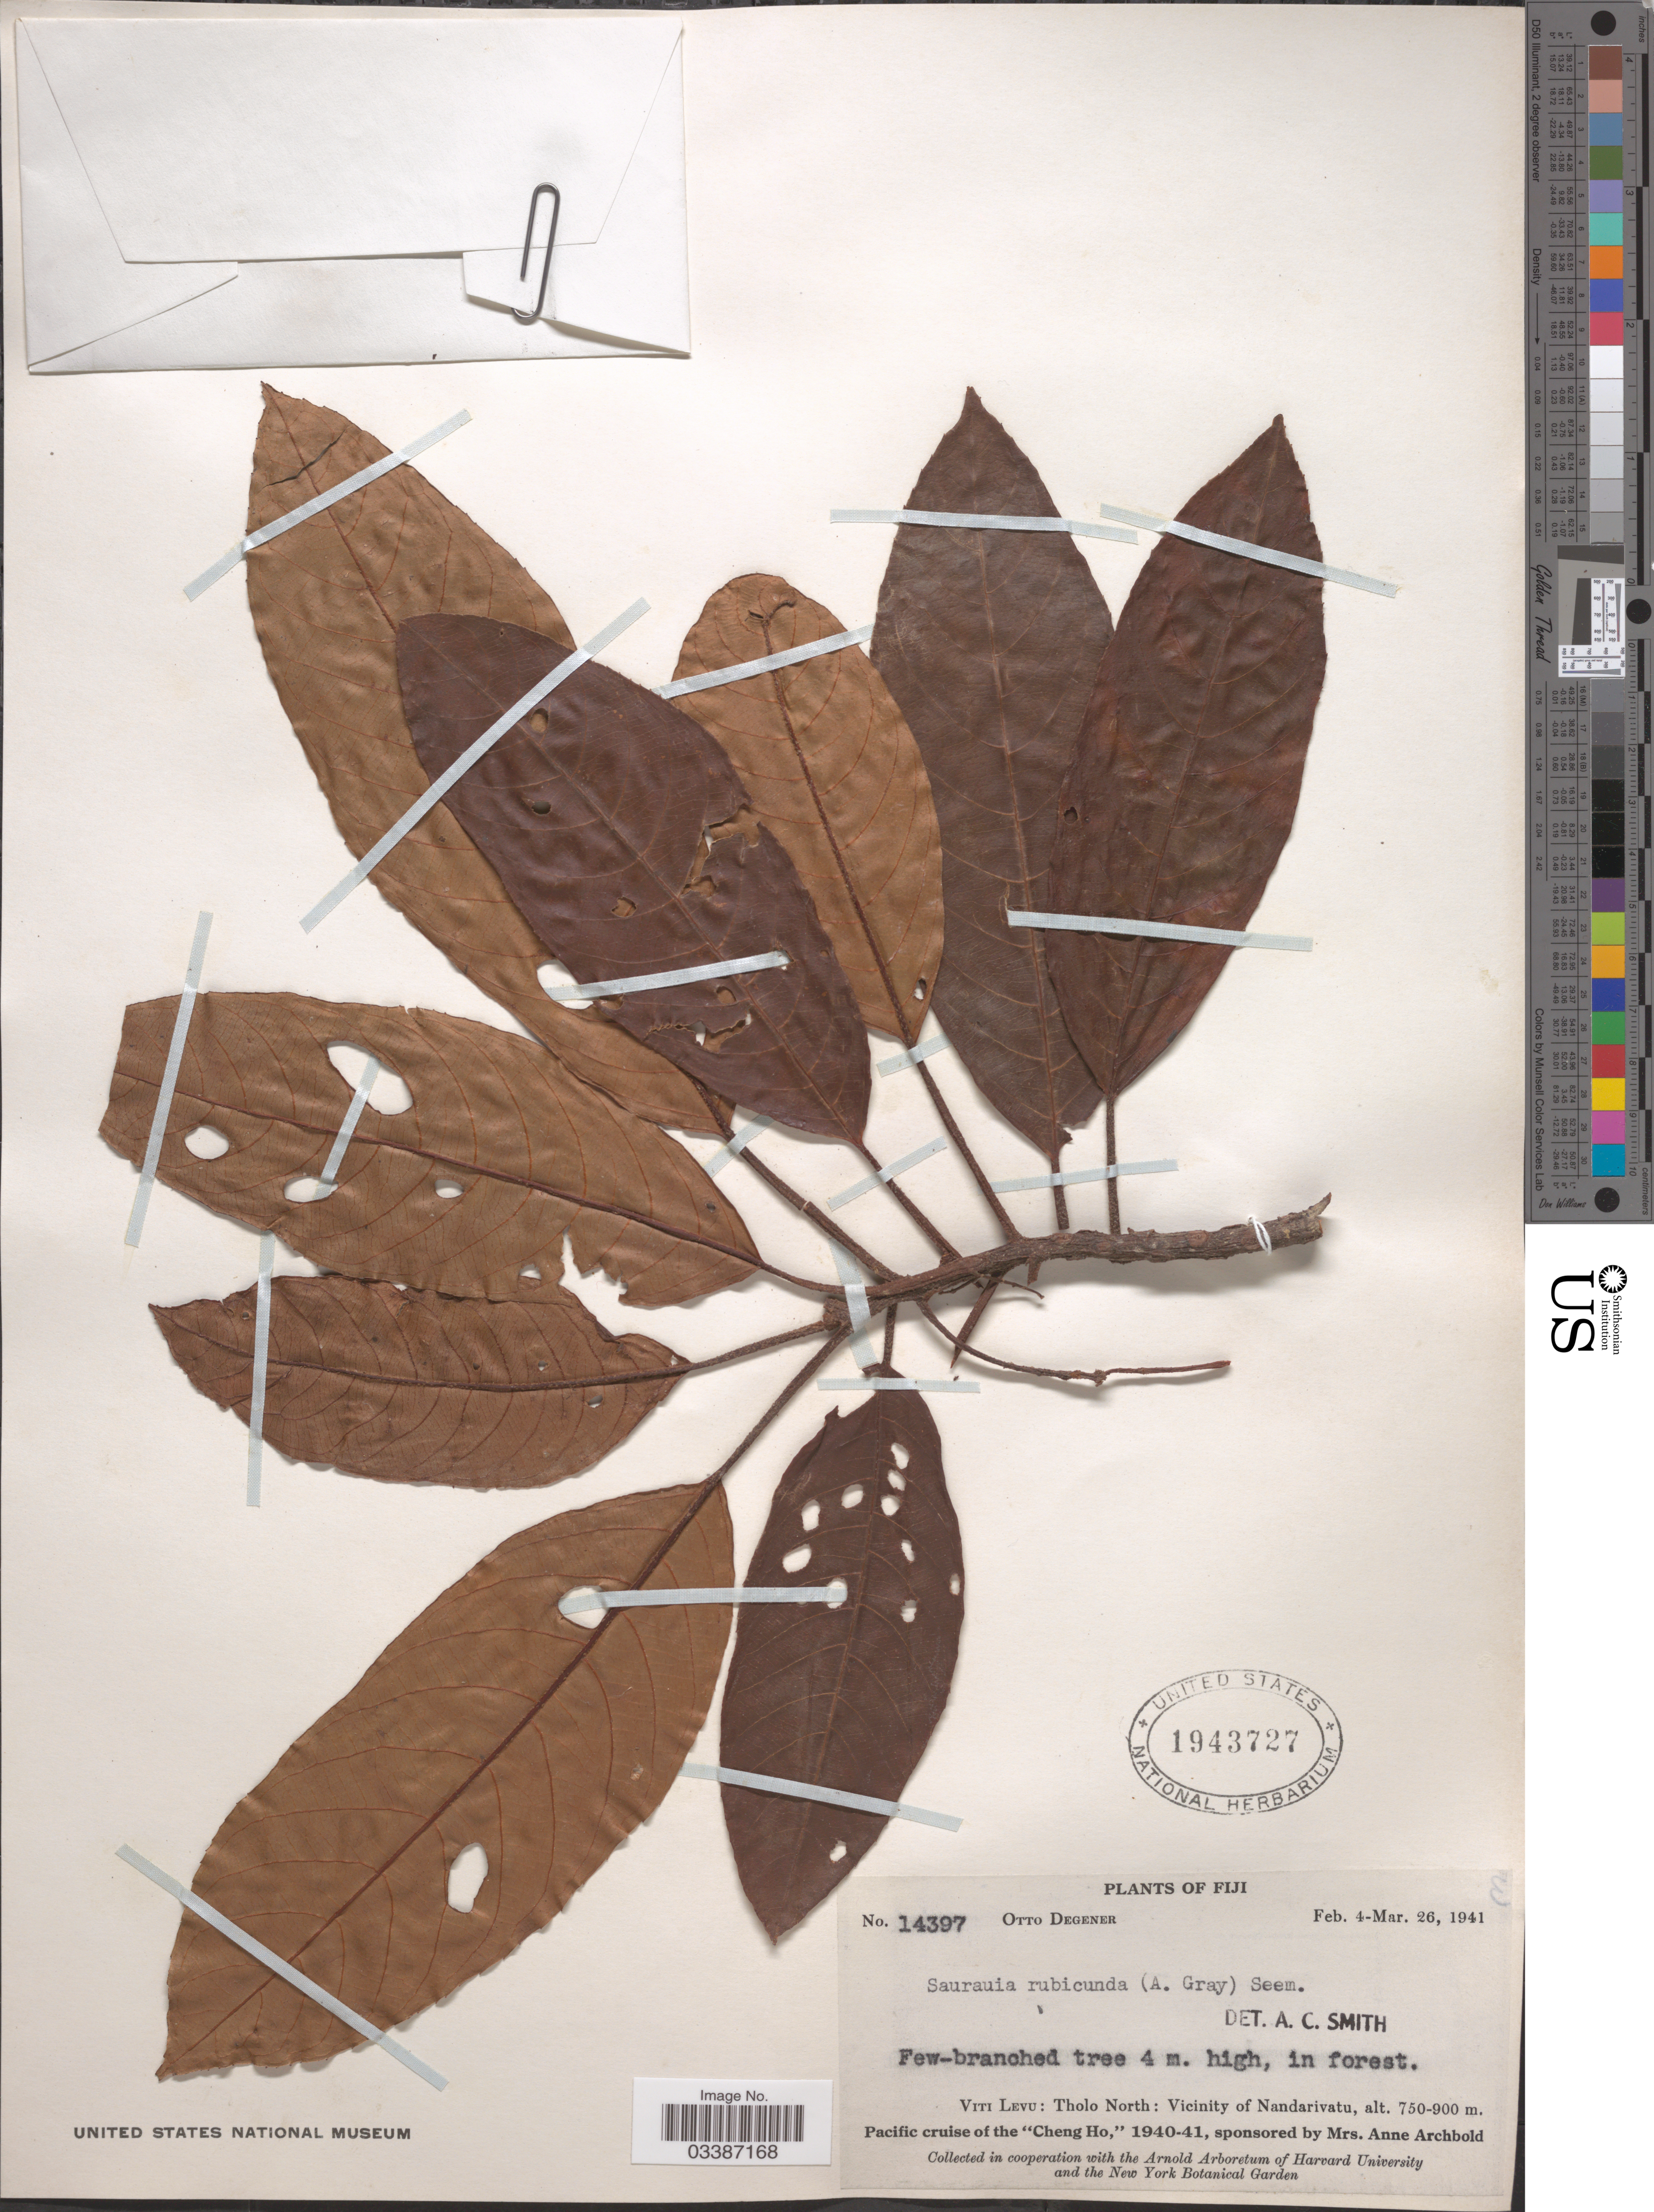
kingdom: Plantae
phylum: Tracheophyta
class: Magnoliopsida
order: Ericales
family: Actinidiaceae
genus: Saurauia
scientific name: Saurauia rubicunda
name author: Seem.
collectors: O. Degener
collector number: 14397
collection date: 1941-02-04/1941-03-26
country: Fiji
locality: Viti Levu: Tholo North: Vicinity of Nandarivatu.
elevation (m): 750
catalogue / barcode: US 1943727